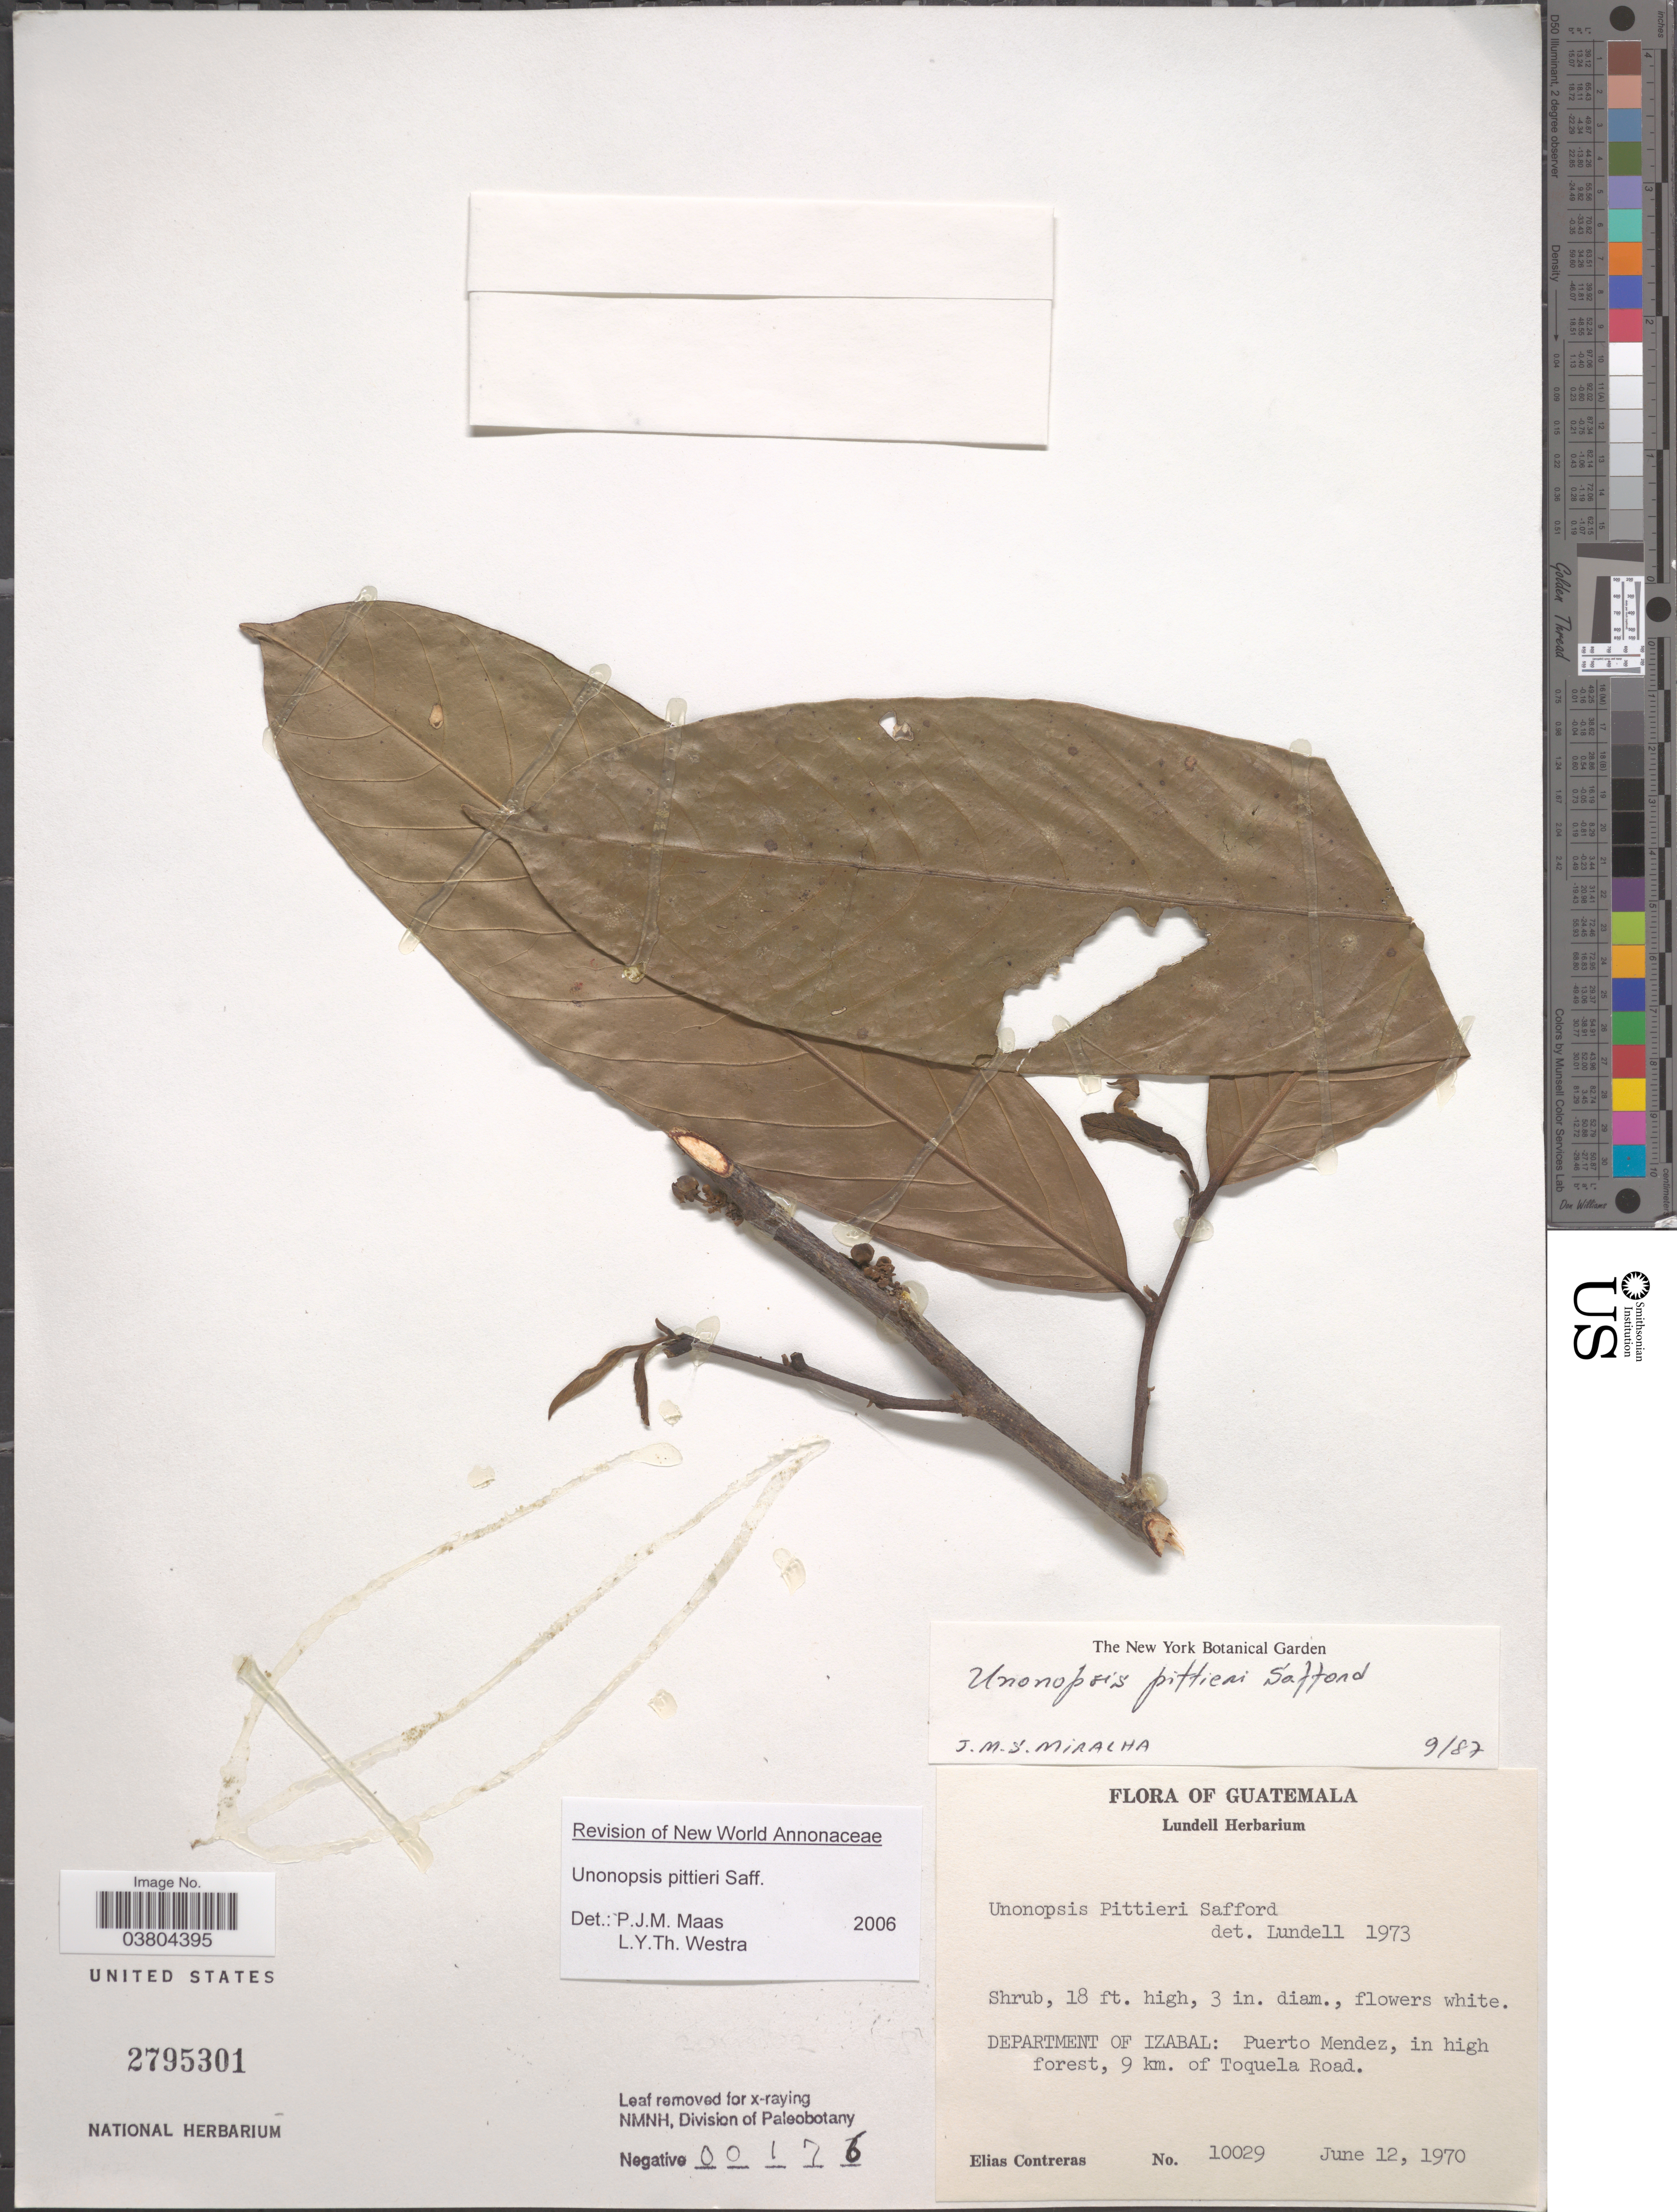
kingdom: Plantae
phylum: Tracheophyta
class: Magnoliopsida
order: Magnoliales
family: Annonaceae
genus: Unonopsis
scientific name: Unonopsis pittieri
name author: Saff.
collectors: E. Contreras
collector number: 10029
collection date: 1970-06-12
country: Guatemala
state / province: Izabal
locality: Department of Izabal: Puerto Mendez, in high forest, 9 km. of Toquela Road.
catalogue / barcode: US 2795301